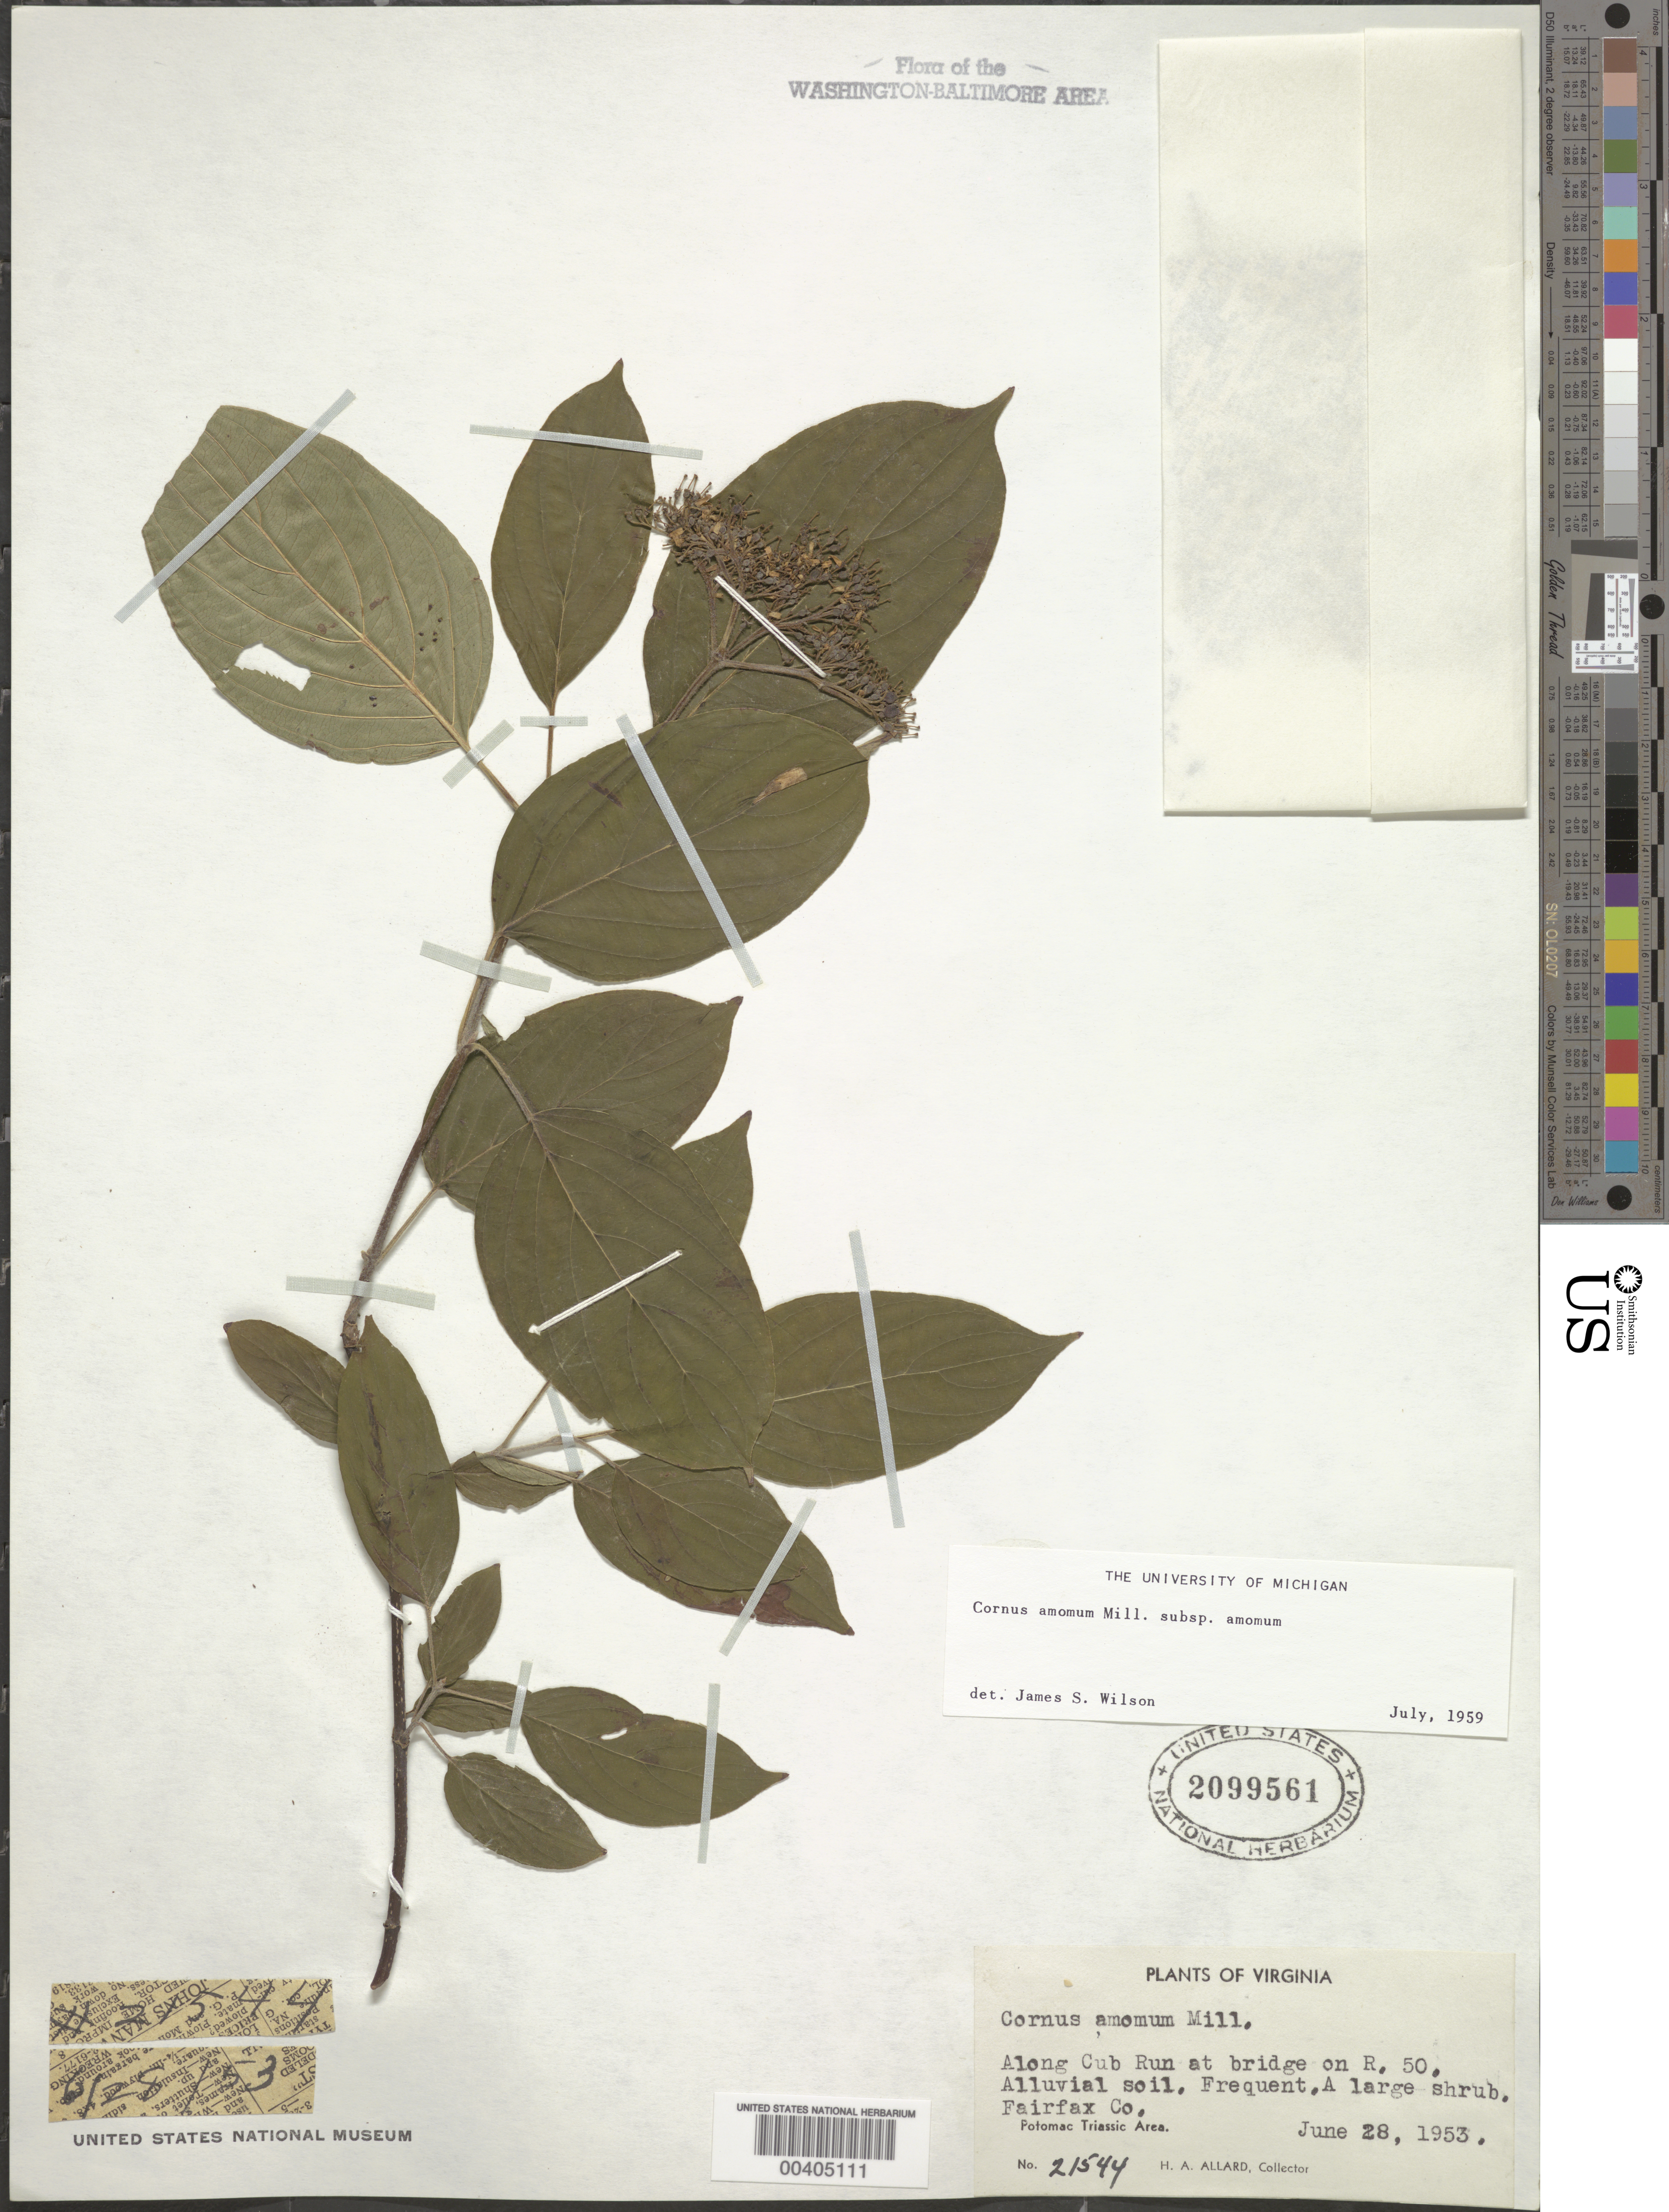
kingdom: Plantae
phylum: Tracheophyta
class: Magnoliopsida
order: Cornales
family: Cornaceae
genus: Cornus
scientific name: Cornus amomum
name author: Mill.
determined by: Wilson, J. S., (MICH), University of Michigan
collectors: H. A. Allard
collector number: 21544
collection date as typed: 28 Jun 1953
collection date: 1953-06-28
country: United States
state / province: Virginia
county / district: Fairfax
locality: Along Cub Run at Bridge on R. 50, Potomac Triassic Area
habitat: Alluvial soil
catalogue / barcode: US 2099561